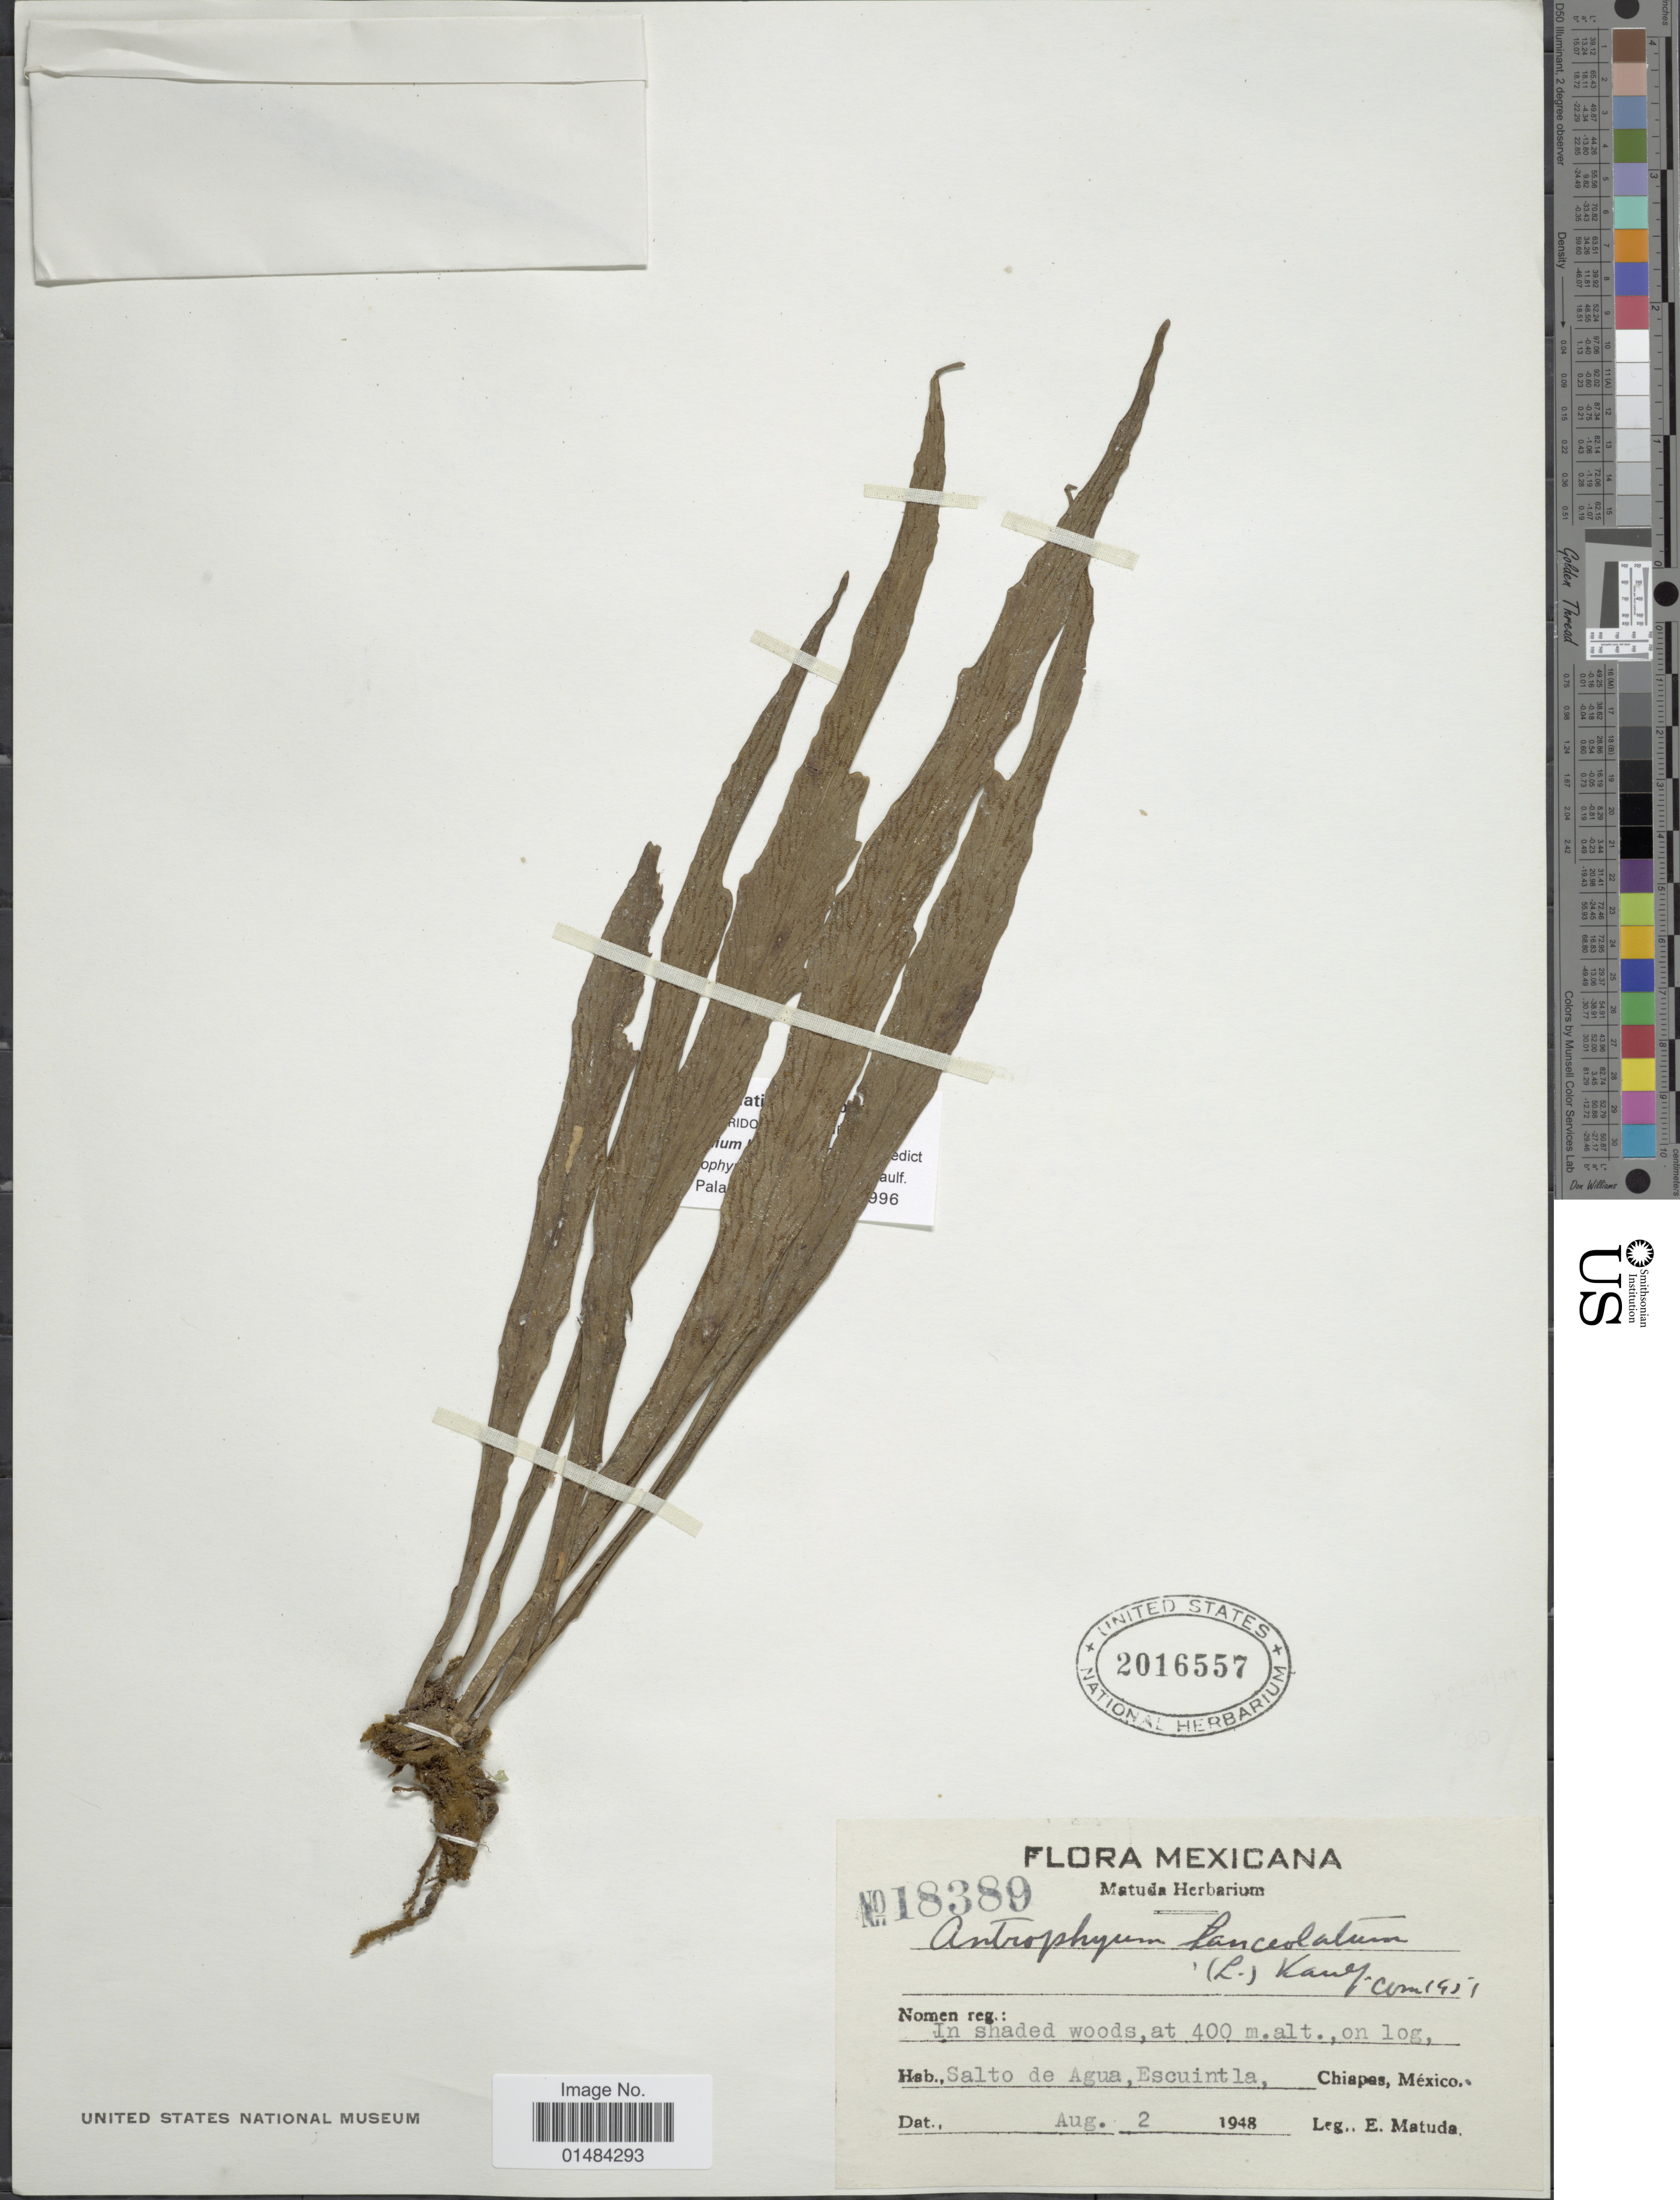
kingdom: Plantae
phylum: Tracheophyta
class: Polypodiopsida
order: Polypodiales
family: Pteridaceae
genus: Polytaenium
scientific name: Polytaenium lanceolatum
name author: (L.) Desv.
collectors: E. Matuda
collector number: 18389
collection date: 1948-08-02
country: Mexico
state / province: Chiapas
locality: Mexico, Salto de Agua, Escuintla.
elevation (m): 400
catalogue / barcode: US 2016557